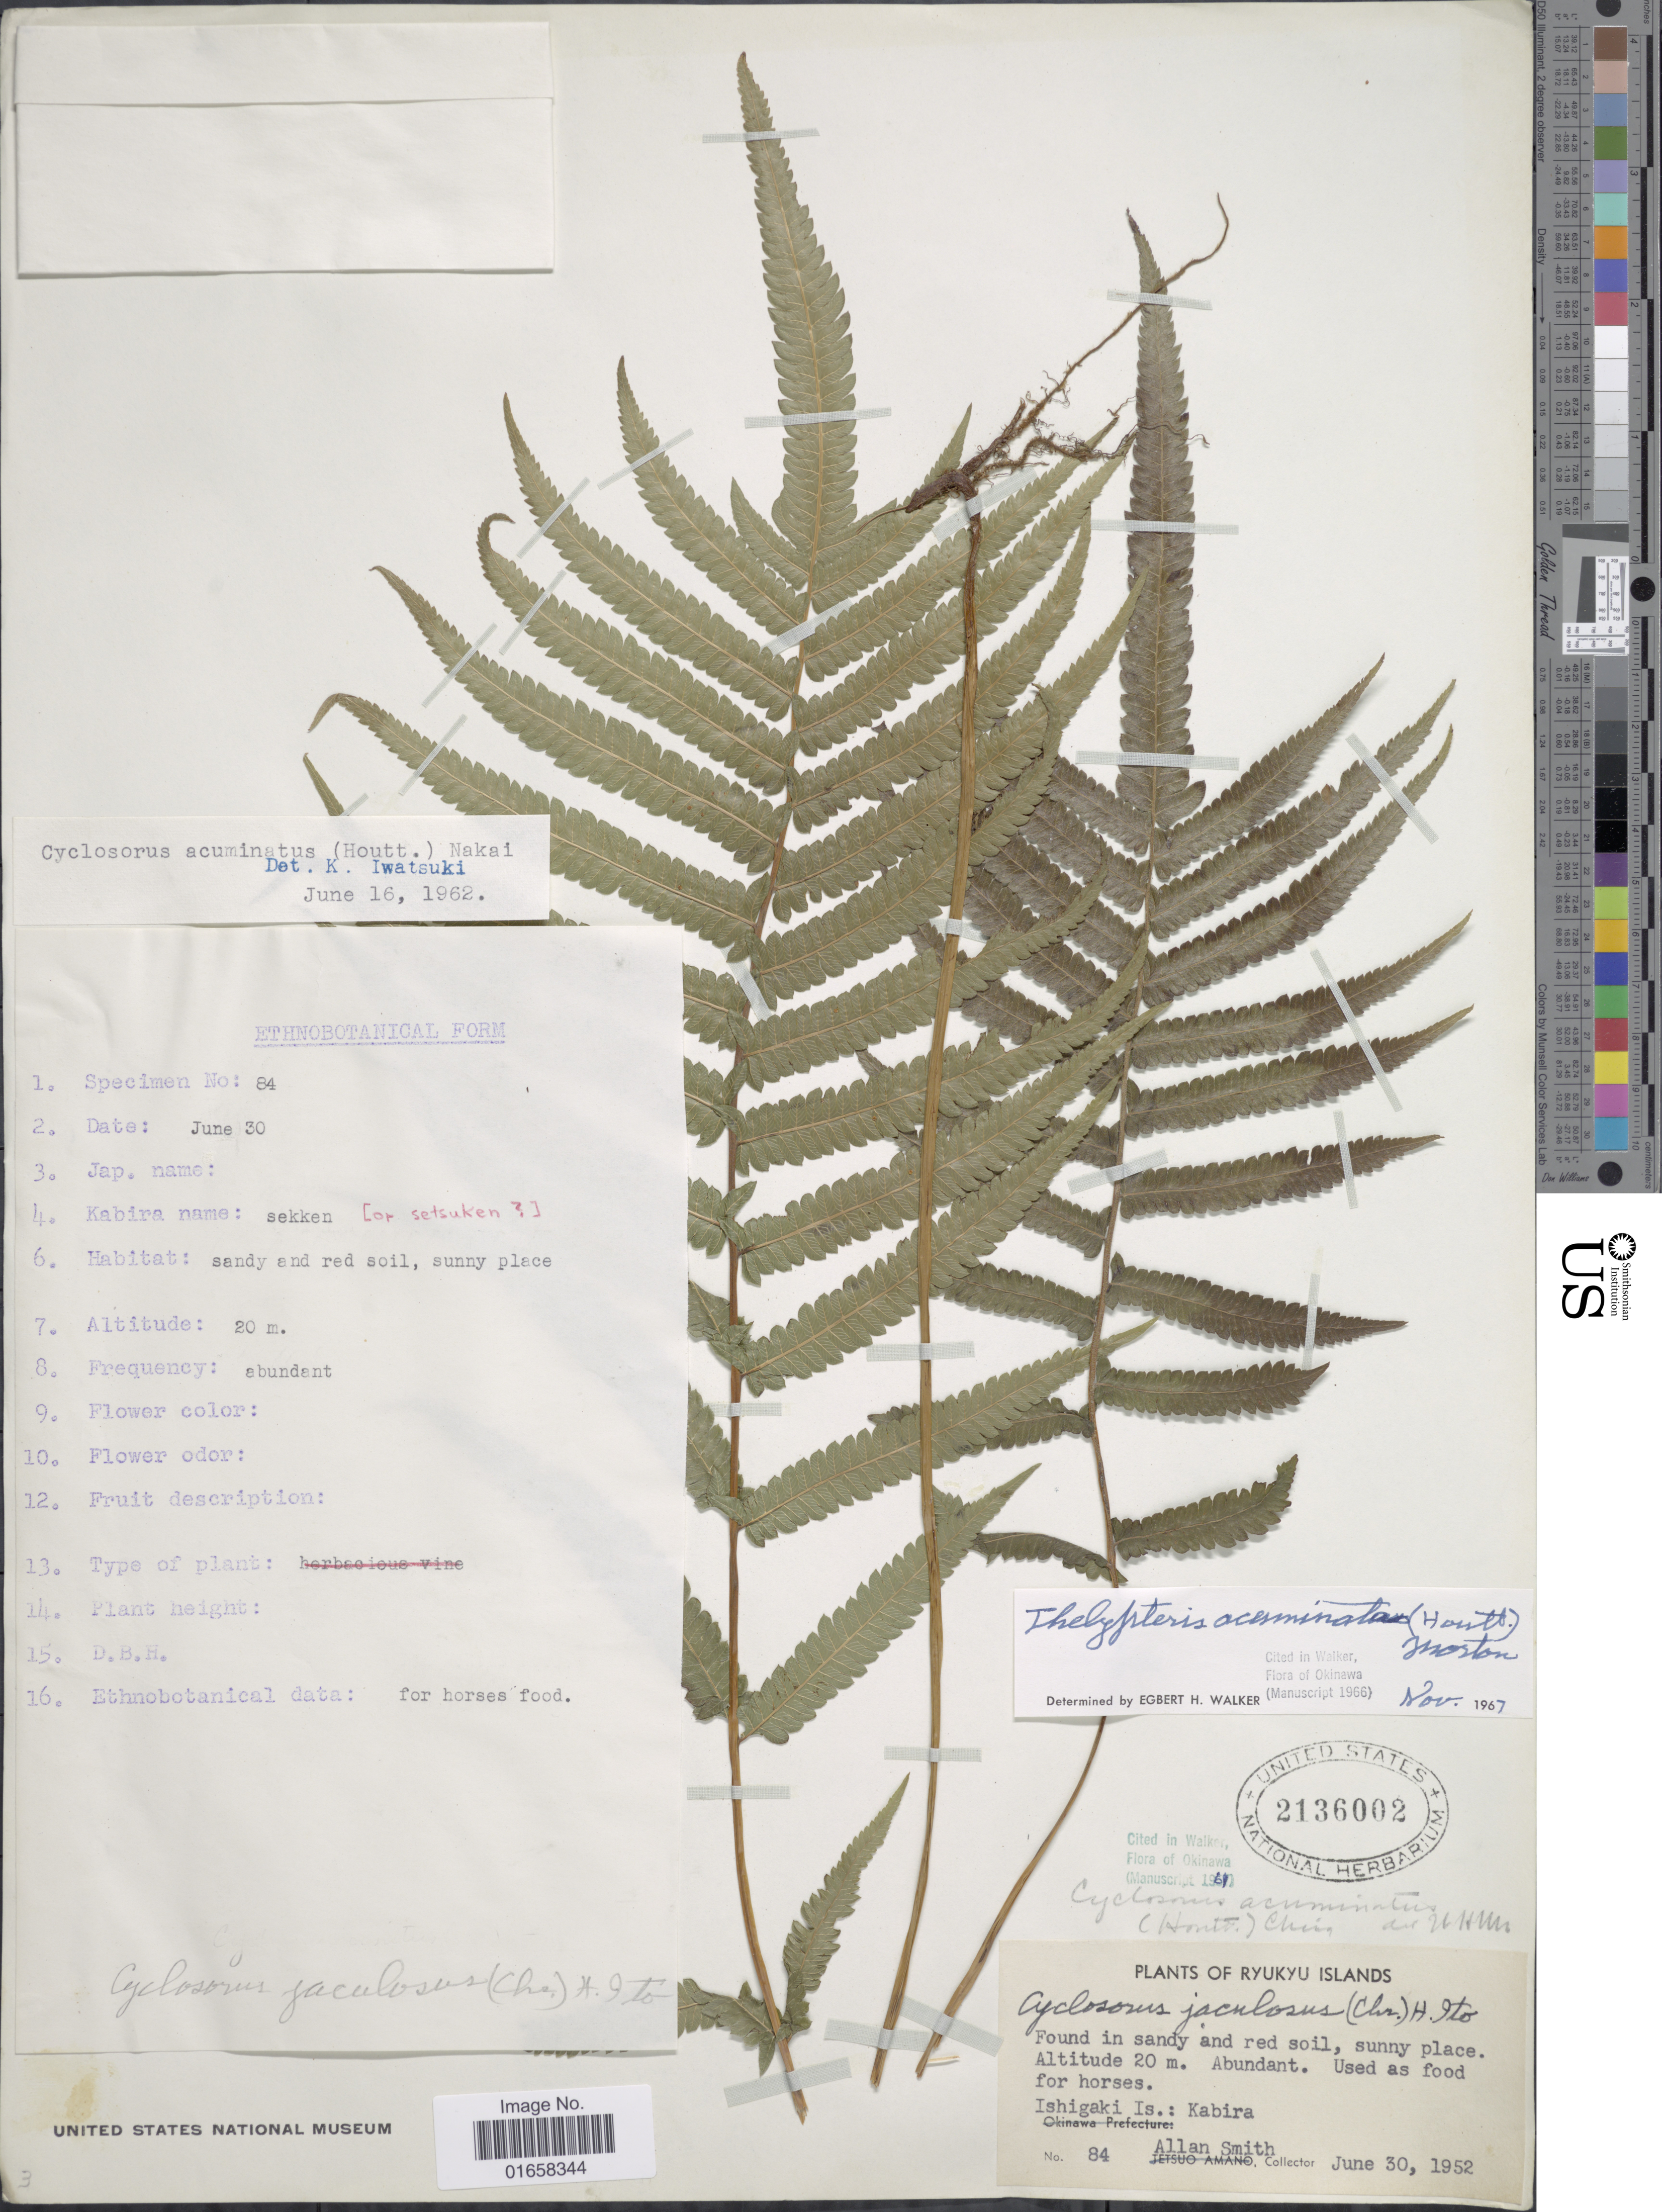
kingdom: Plantae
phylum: Tracheophyta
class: Polypodiopsida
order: Polypodiales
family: Thelypteridaceae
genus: Christella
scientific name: Christella acuminata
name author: (Houtt.) H. Lév.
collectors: A. R. Smith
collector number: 84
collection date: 1952-06-30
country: Japan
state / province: Okinawa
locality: Ryukyu Islands. Ishigaki Is.: Kabira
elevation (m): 20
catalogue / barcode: US 2136002